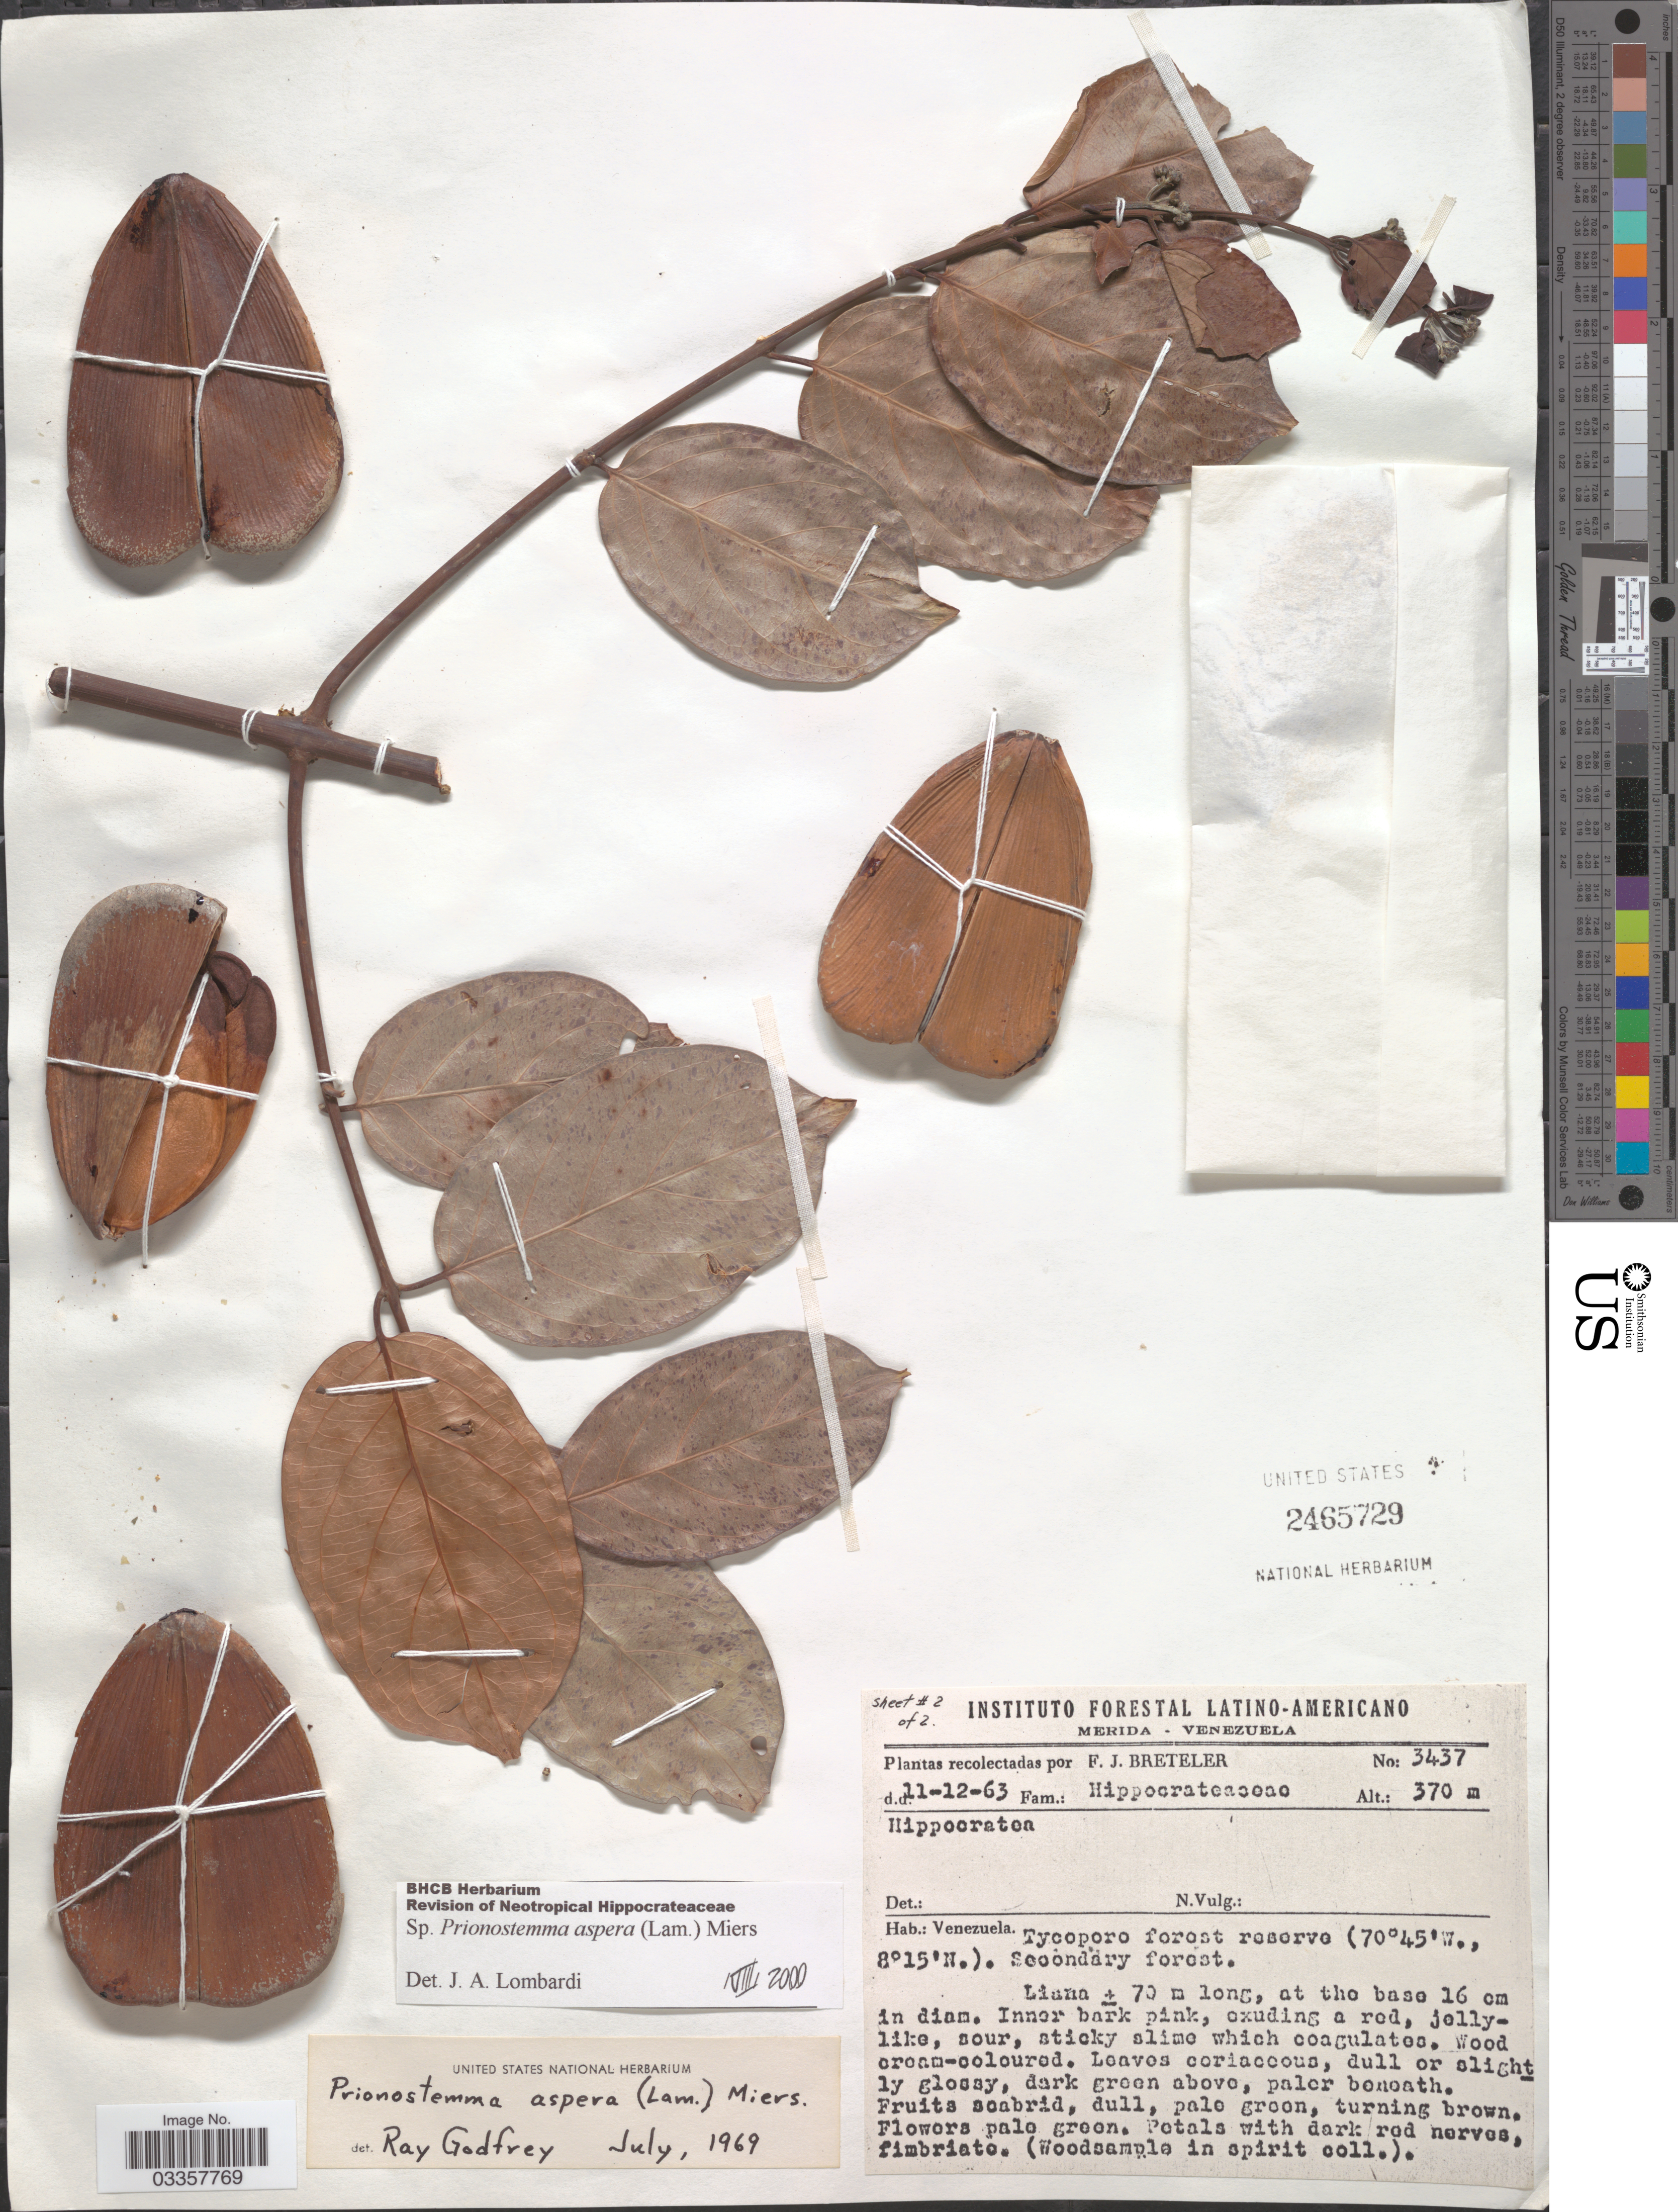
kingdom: Plantae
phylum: Tracheophyta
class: Magnoliopsida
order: Celastrales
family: Celastraceae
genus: Prionostemma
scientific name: Prionostemma aspera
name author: (Lam.) Miers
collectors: F. J. Breteler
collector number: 3437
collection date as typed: Transcribed d/m/y: 11/12/63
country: Venezuela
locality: Tycoporo forest reserve.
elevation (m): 370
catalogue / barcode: US 2465729